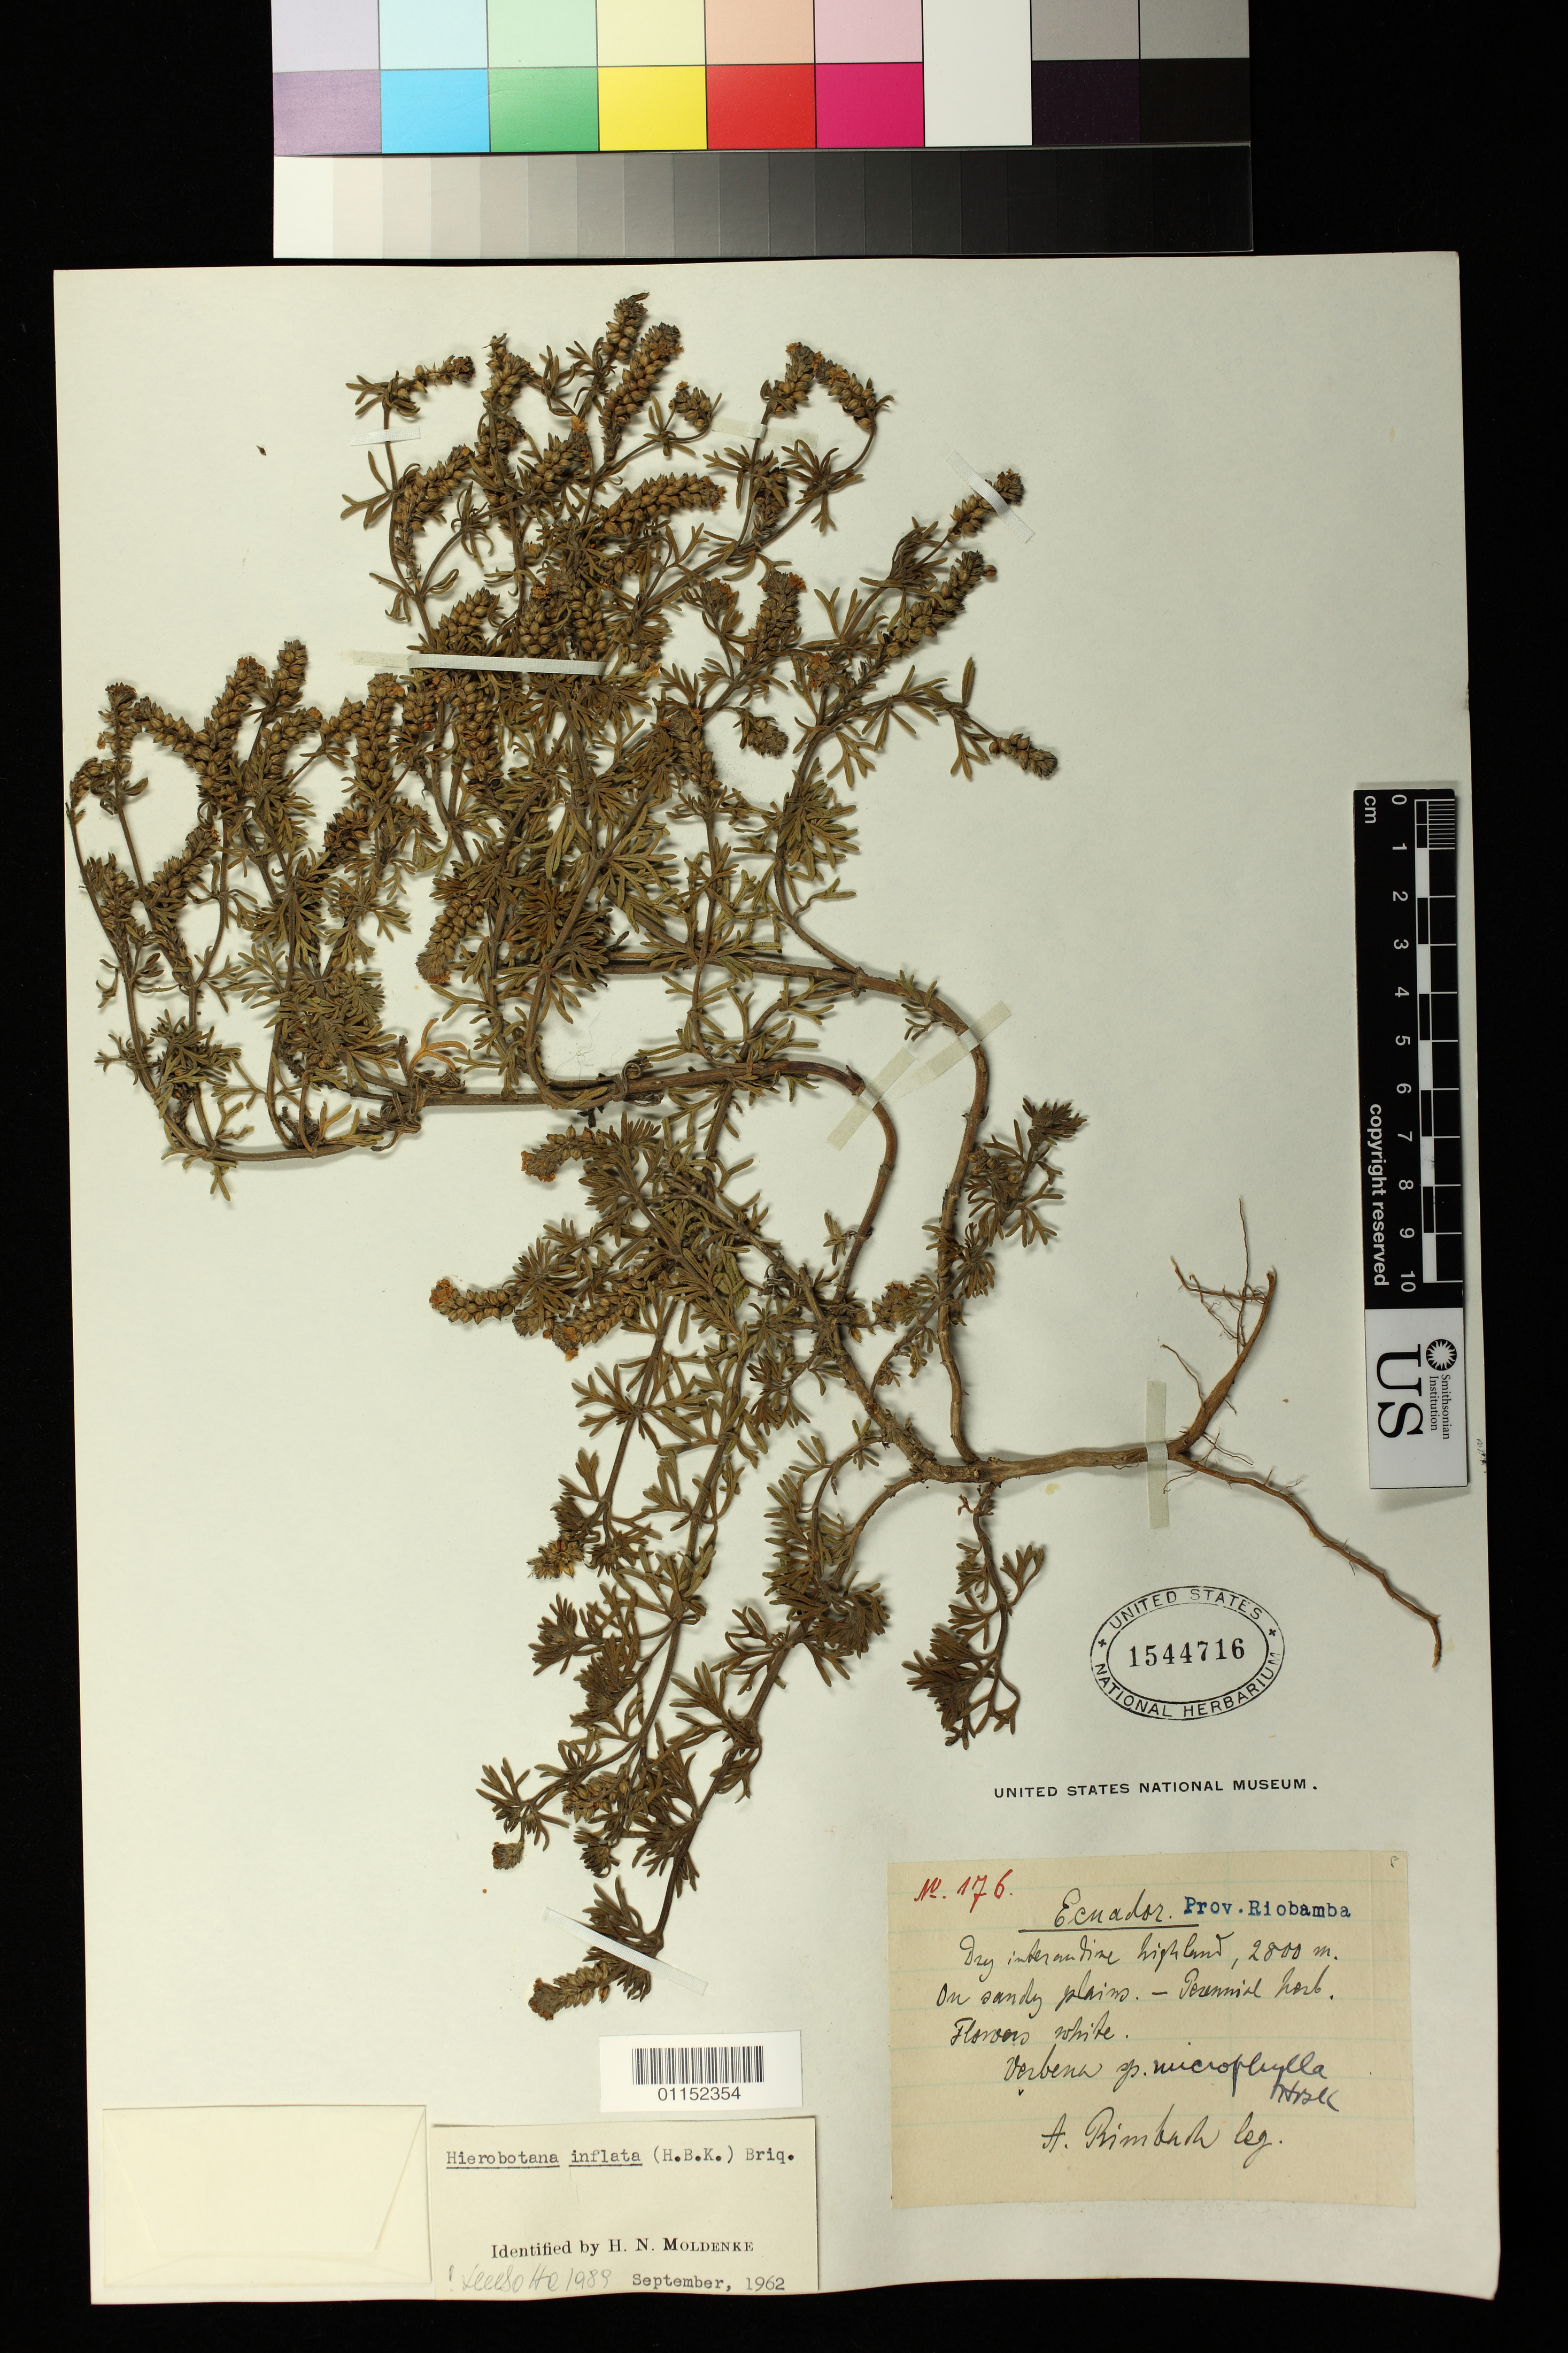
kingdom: Plantae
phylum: Tracheophyta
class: Magnoliopsida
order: Lamiales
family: Verbenaceae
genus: Hierobotana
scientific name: Hierobotana inflata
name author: (Kunth) Briq.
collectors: A. Rimbach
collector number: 176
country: Ecuador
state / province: Chimborazo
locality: Riobamba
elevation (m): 2800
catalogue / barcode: US 1544716